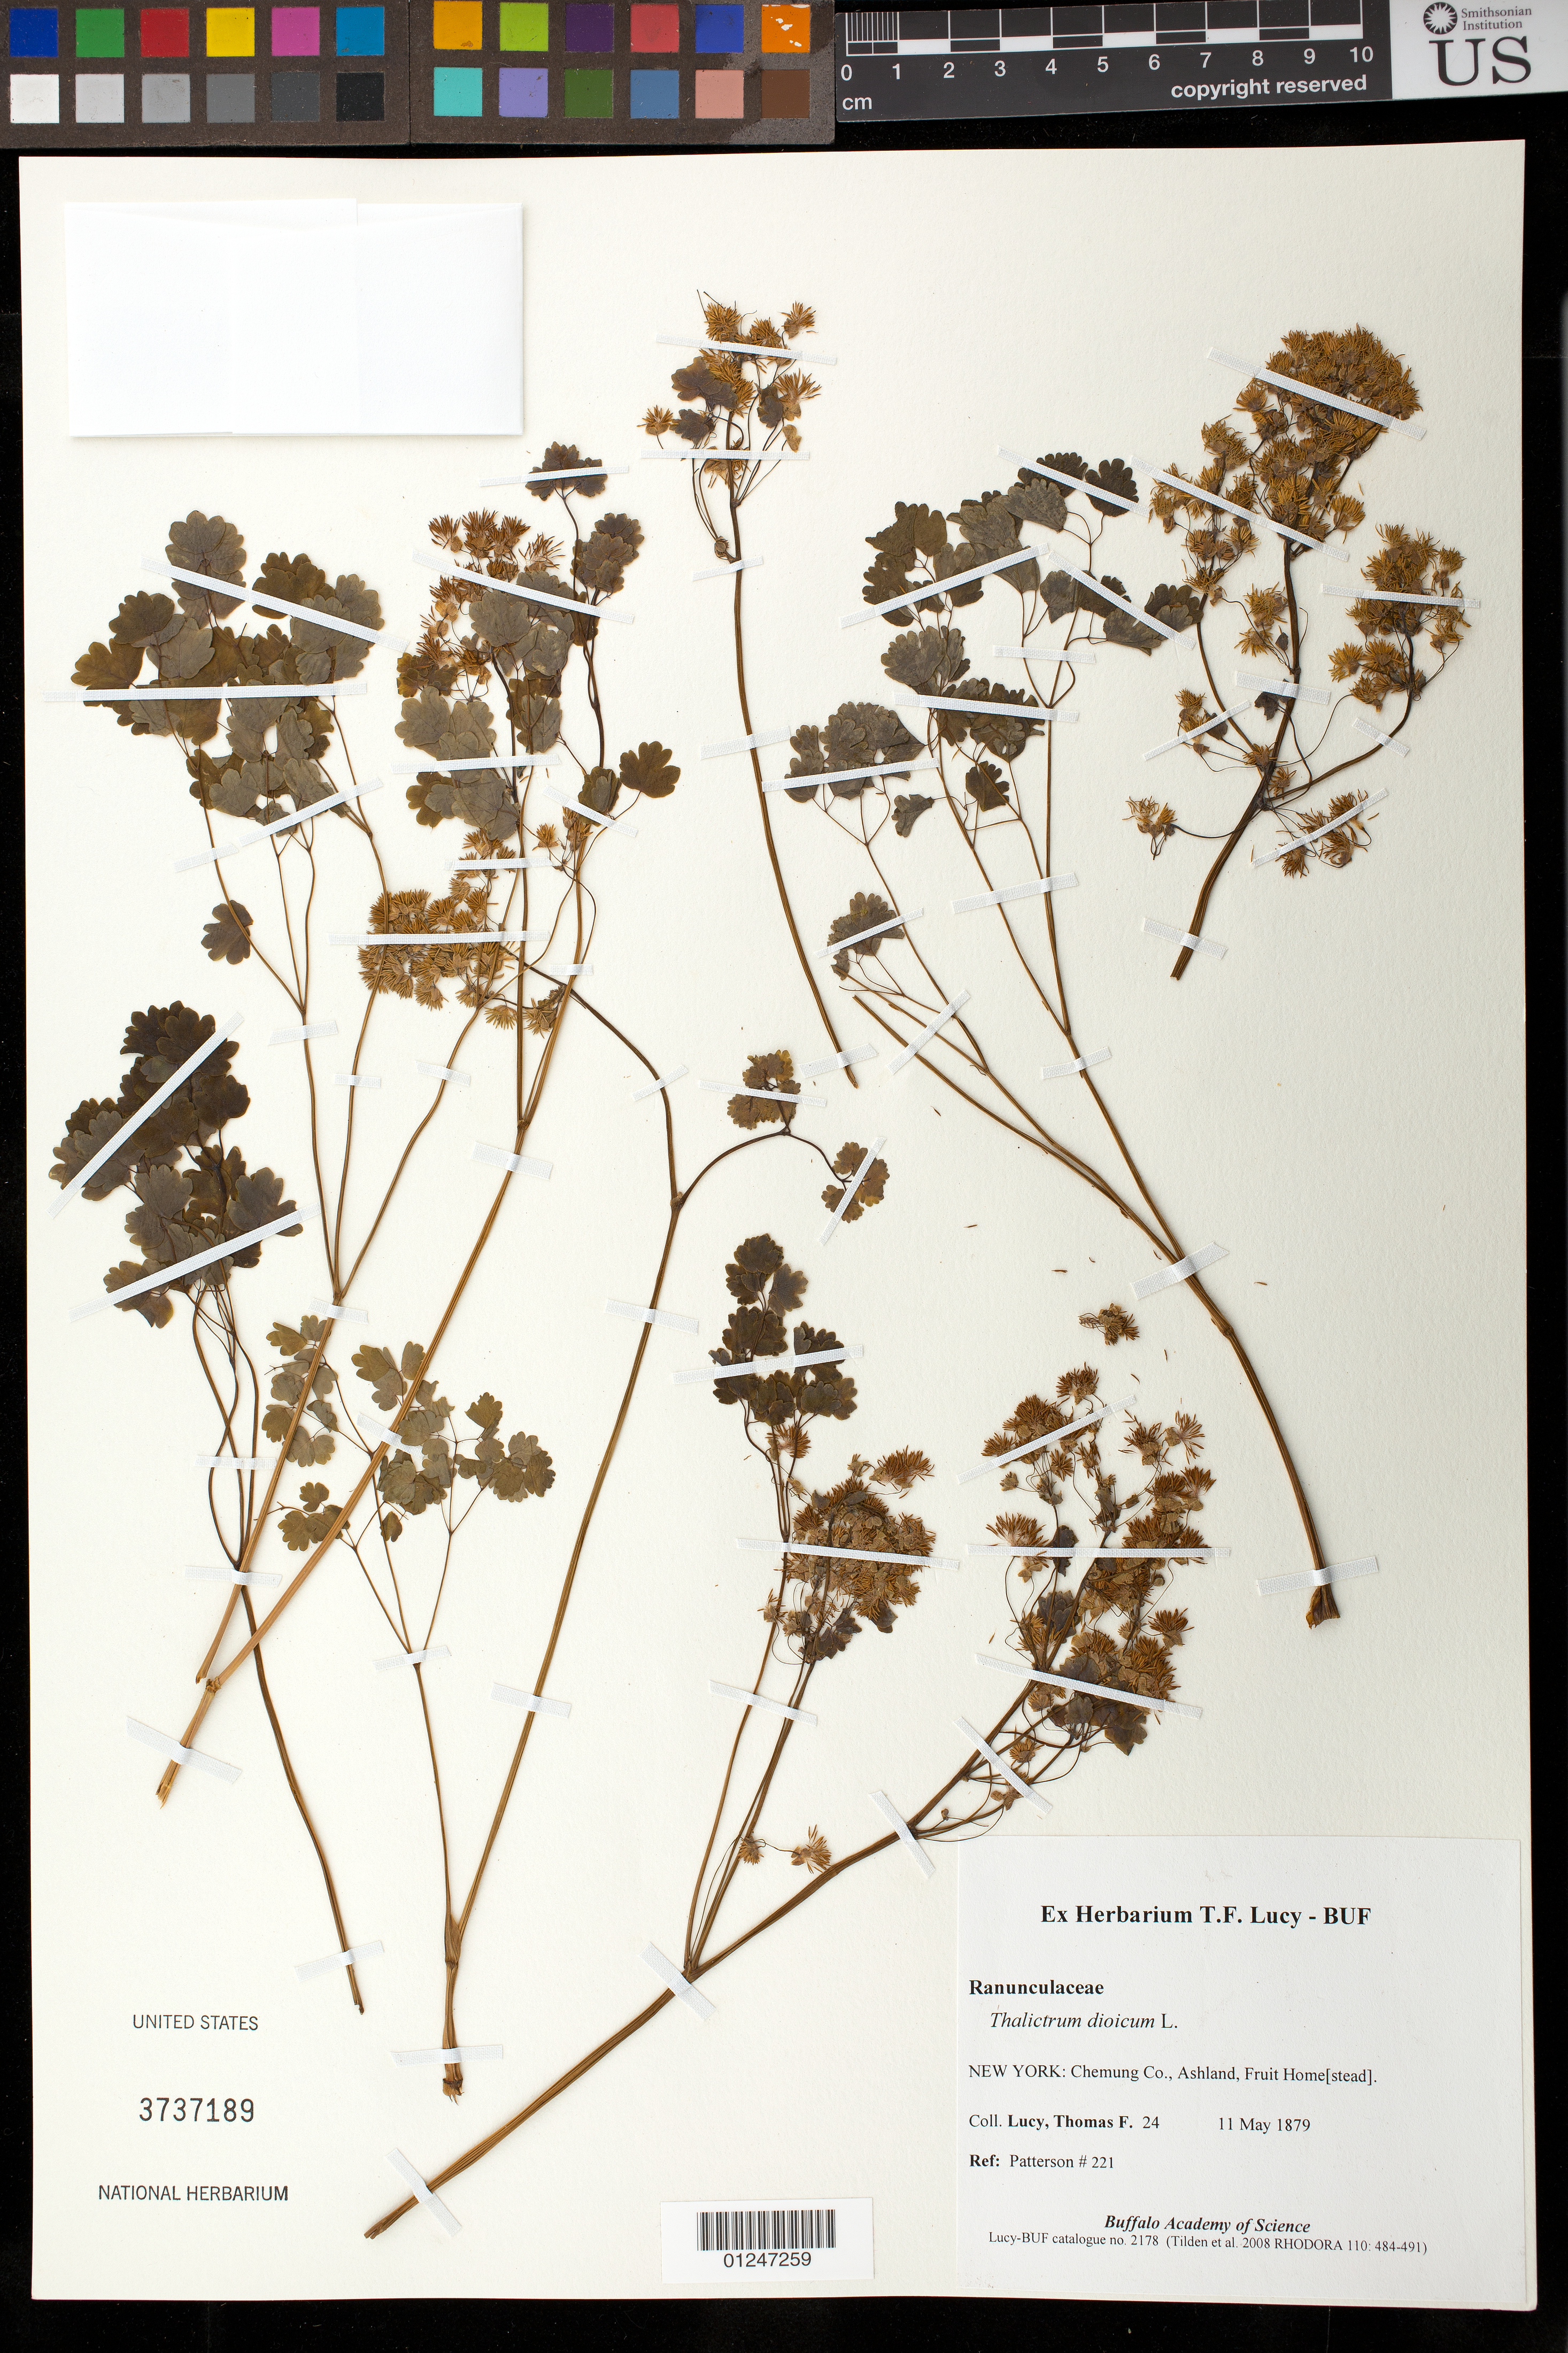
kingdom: Plantae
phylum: Tracheophyta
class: Magnoliopsida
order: Ranunculales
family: Ranunculaceae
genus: Thalictrum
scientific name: Thalictrum dioicum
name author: L.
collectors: T. Lucy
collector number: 24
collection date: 1879-05-11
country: United States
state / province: New York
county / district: Chemung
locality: Ashland, Fruit Home[stead]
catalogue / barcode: US 3737189